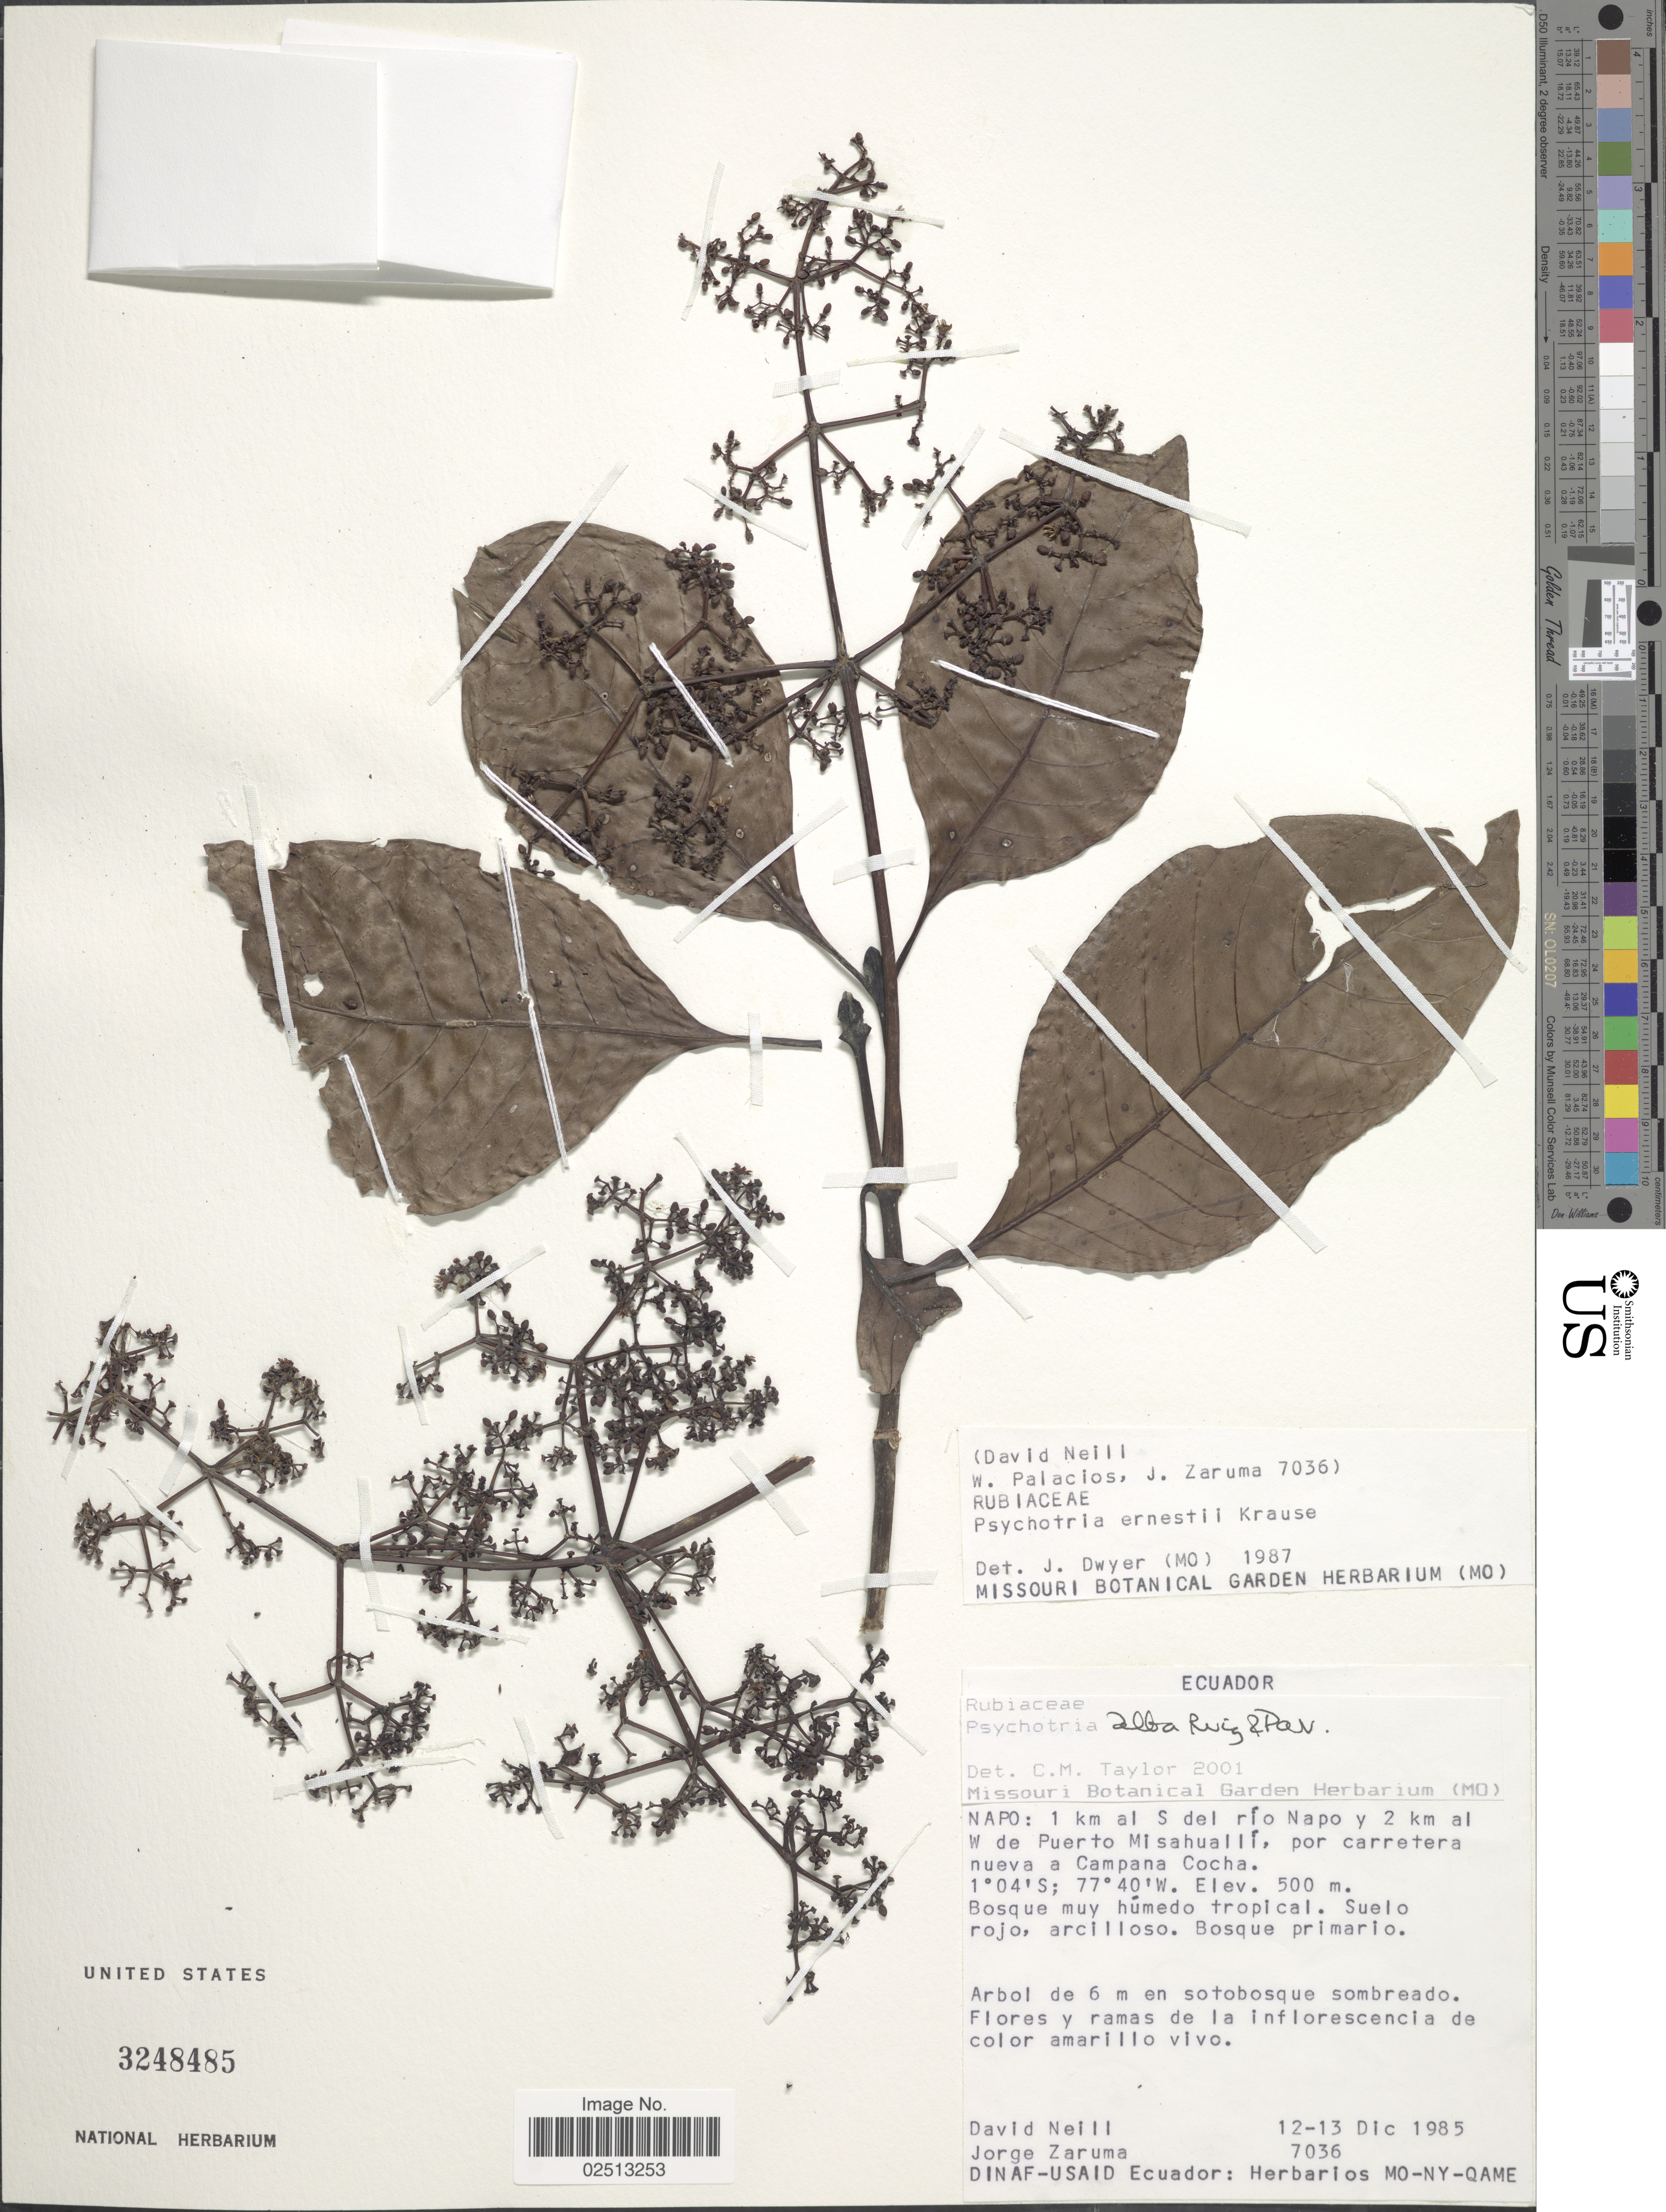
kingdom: Plantae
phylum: Tracheophyta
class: Magnoliopsida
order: Gentianales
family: Rubiaceae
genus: Psychotria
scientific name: Psychotria alba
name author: Ruiz & Pav.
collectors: D. Neill & J. Zaruma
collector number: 7036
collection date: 1985-12-12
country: Ecuador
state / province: Napo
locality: Napo: 1 km al S del rio Napo y 2 km al W de Puerto Misahualli, por carretera nueva a Campana Cocha.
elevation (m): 500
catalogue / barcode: US 3248485